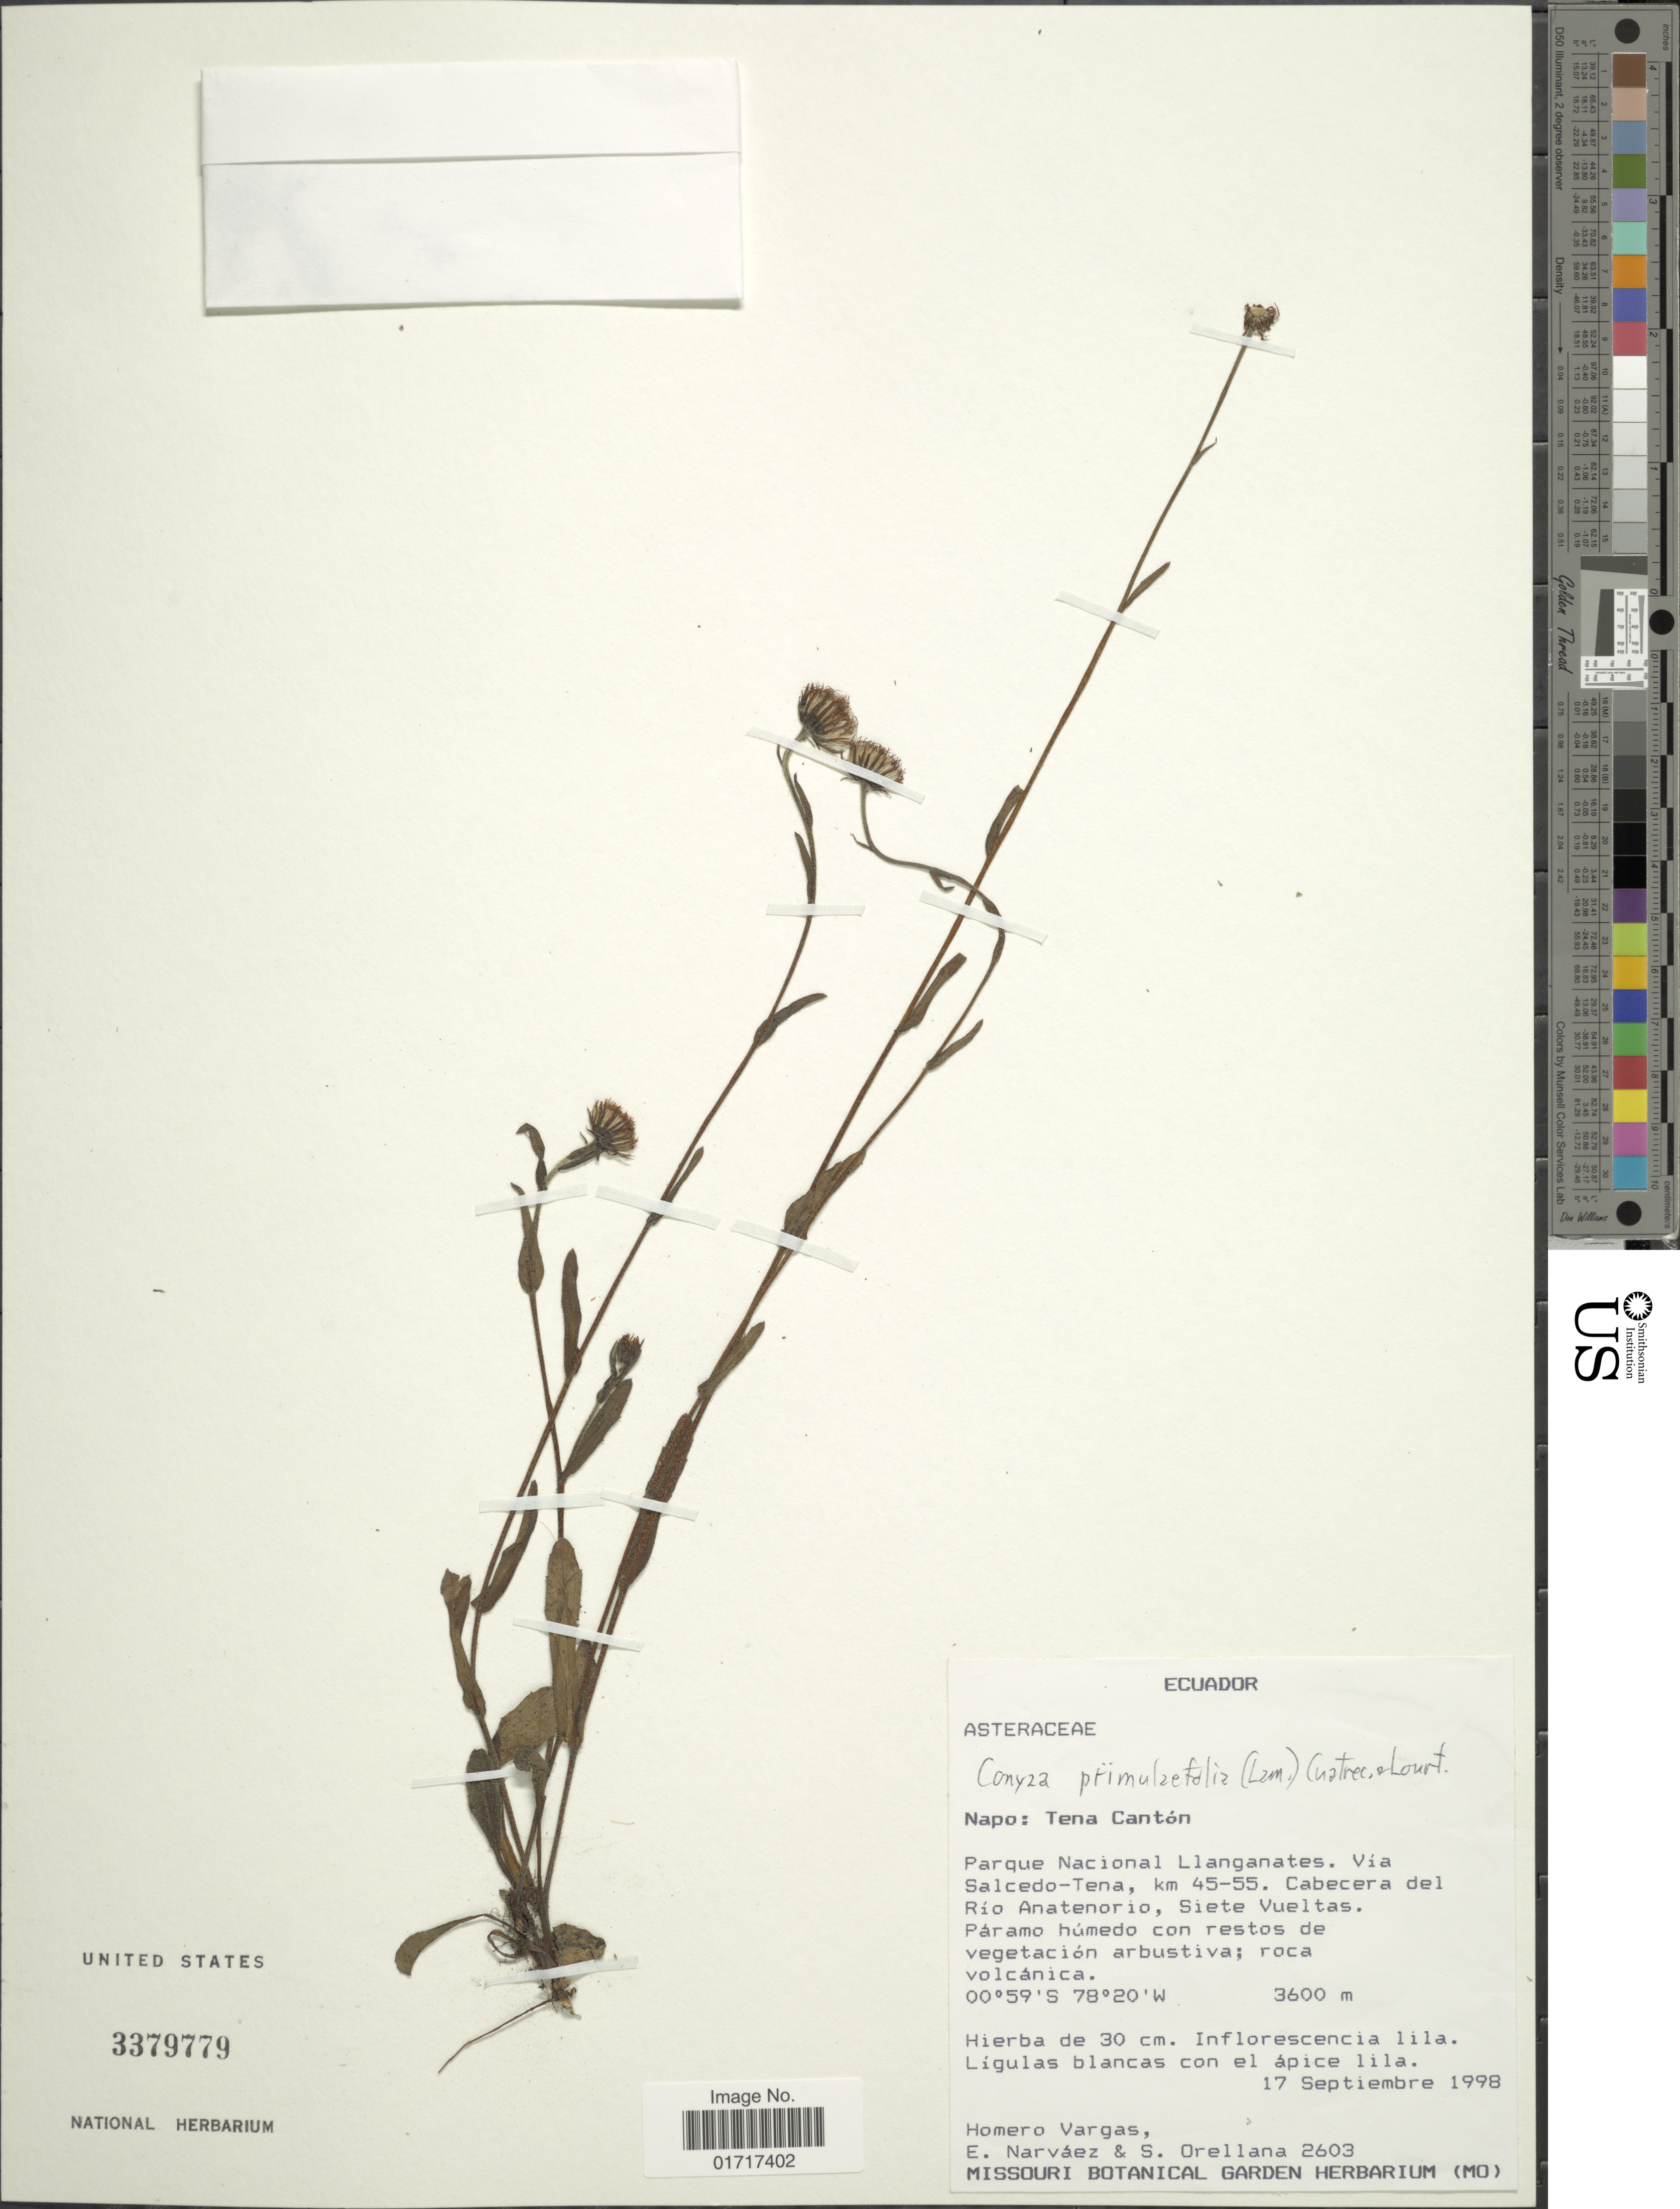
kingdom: Plantae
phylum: Tracheophyta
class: Magnoliopsida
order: Asterales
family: Asteraceae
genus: Conyza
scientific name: Conyza primulaefolia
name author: (Lam.) Cuatrec. & Lourteig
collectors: E. Narváez & S. Orellana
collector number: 2603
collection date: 1998-09-17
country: Ecuador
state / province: Napo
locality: Napo: Tena Canton, Parque Nacional Llanganates , Via Salcedo - Tena, km 45-55. Cabecera del Rio Anatenorio, Siete Vueltas.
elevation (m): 3600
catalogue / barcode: US 3379779